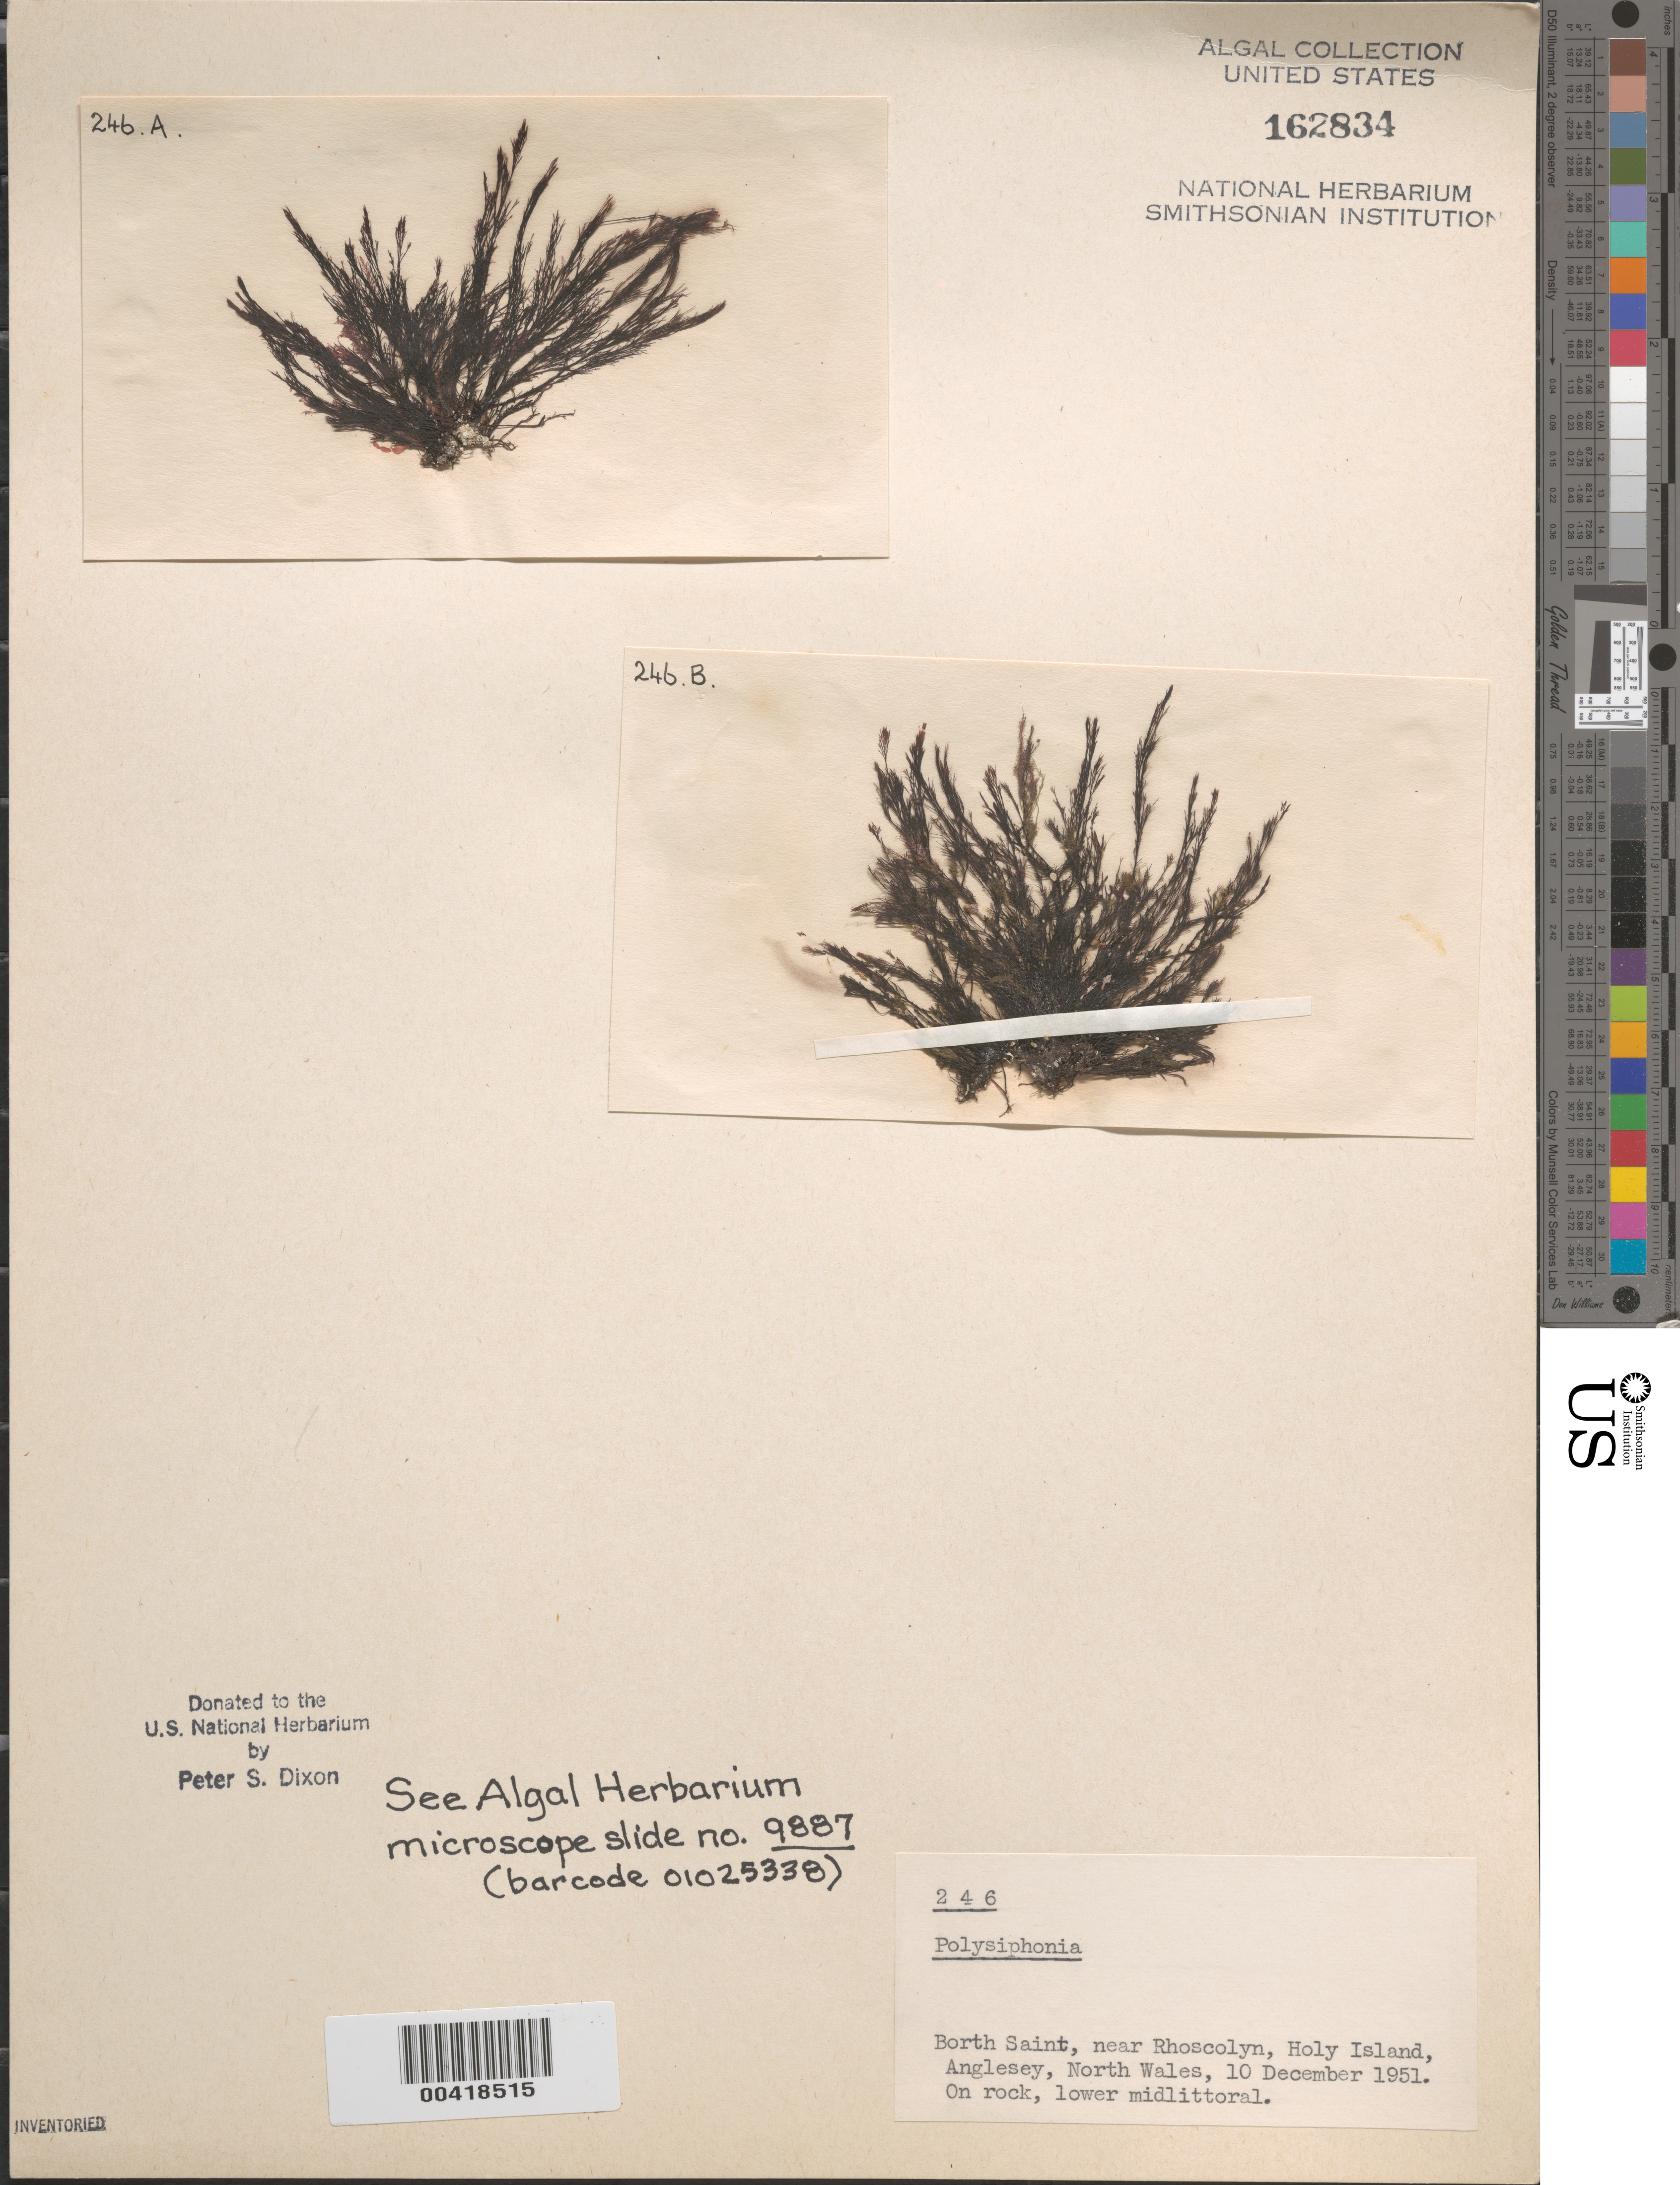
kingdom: Plantae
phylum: Rhodophyta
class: Florideophyceae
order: Ceramiales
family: Rhodomelaceae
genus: Polysiphonia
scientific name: Polysiphonia sp.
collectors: P. S. Dixon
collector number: PSD 246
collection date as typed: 10 Dec 1951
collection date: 1951-12-10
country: United Kingdom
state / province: Wales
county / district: Gwynedd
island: Anglesey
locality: Borth Saint, Holy Island, near Rhoscolyn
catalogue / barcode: US 162834